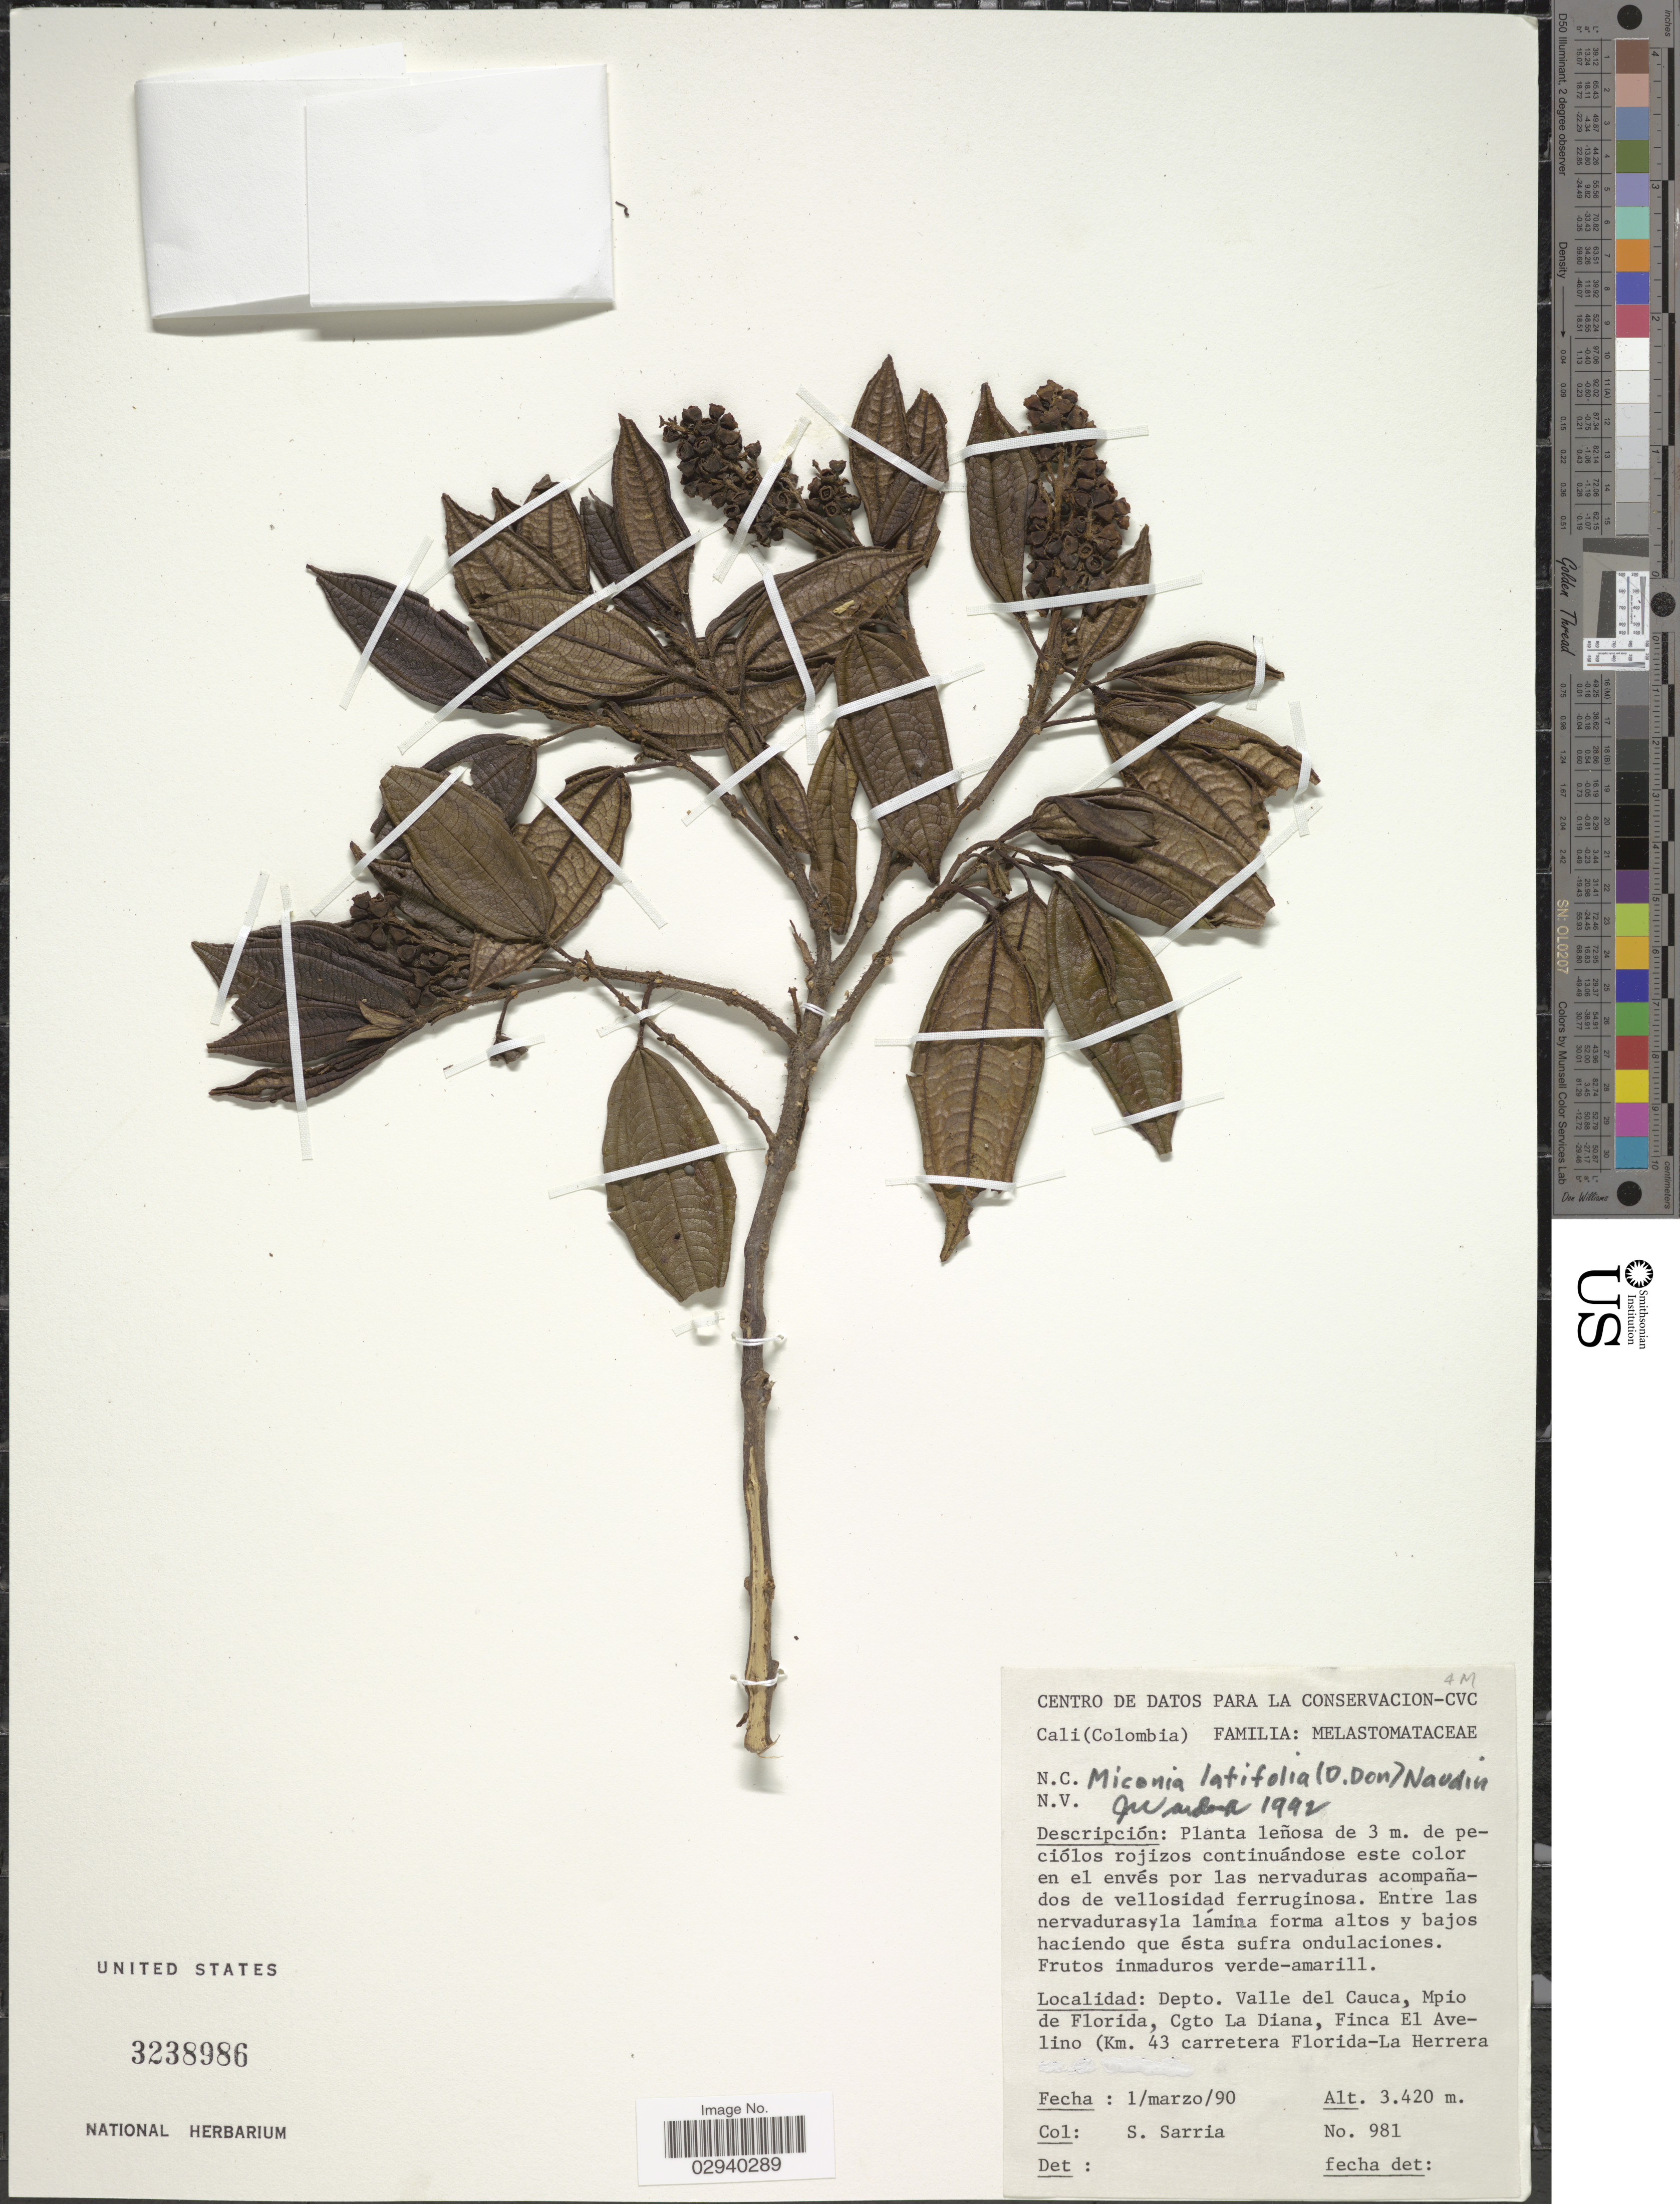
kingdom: Plantae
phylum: Tracheophyta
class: Magnoliopsida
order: Myrtales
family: Melastomataceae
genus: Miconia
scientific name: Miconia latifolia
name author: (D. Don) Naudin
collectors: S. Sarria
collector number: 981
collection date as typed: Transcribed d/m/y: 1/3/90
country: Colombia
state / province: Valle del Cauca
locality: Depto. Valle del Cauca, Mpio de Florida, Cgto La Diana, Finca El Avelino (Km. 43 carretera Florida- La Herrera).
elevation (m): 3420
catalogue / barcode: US 3238986